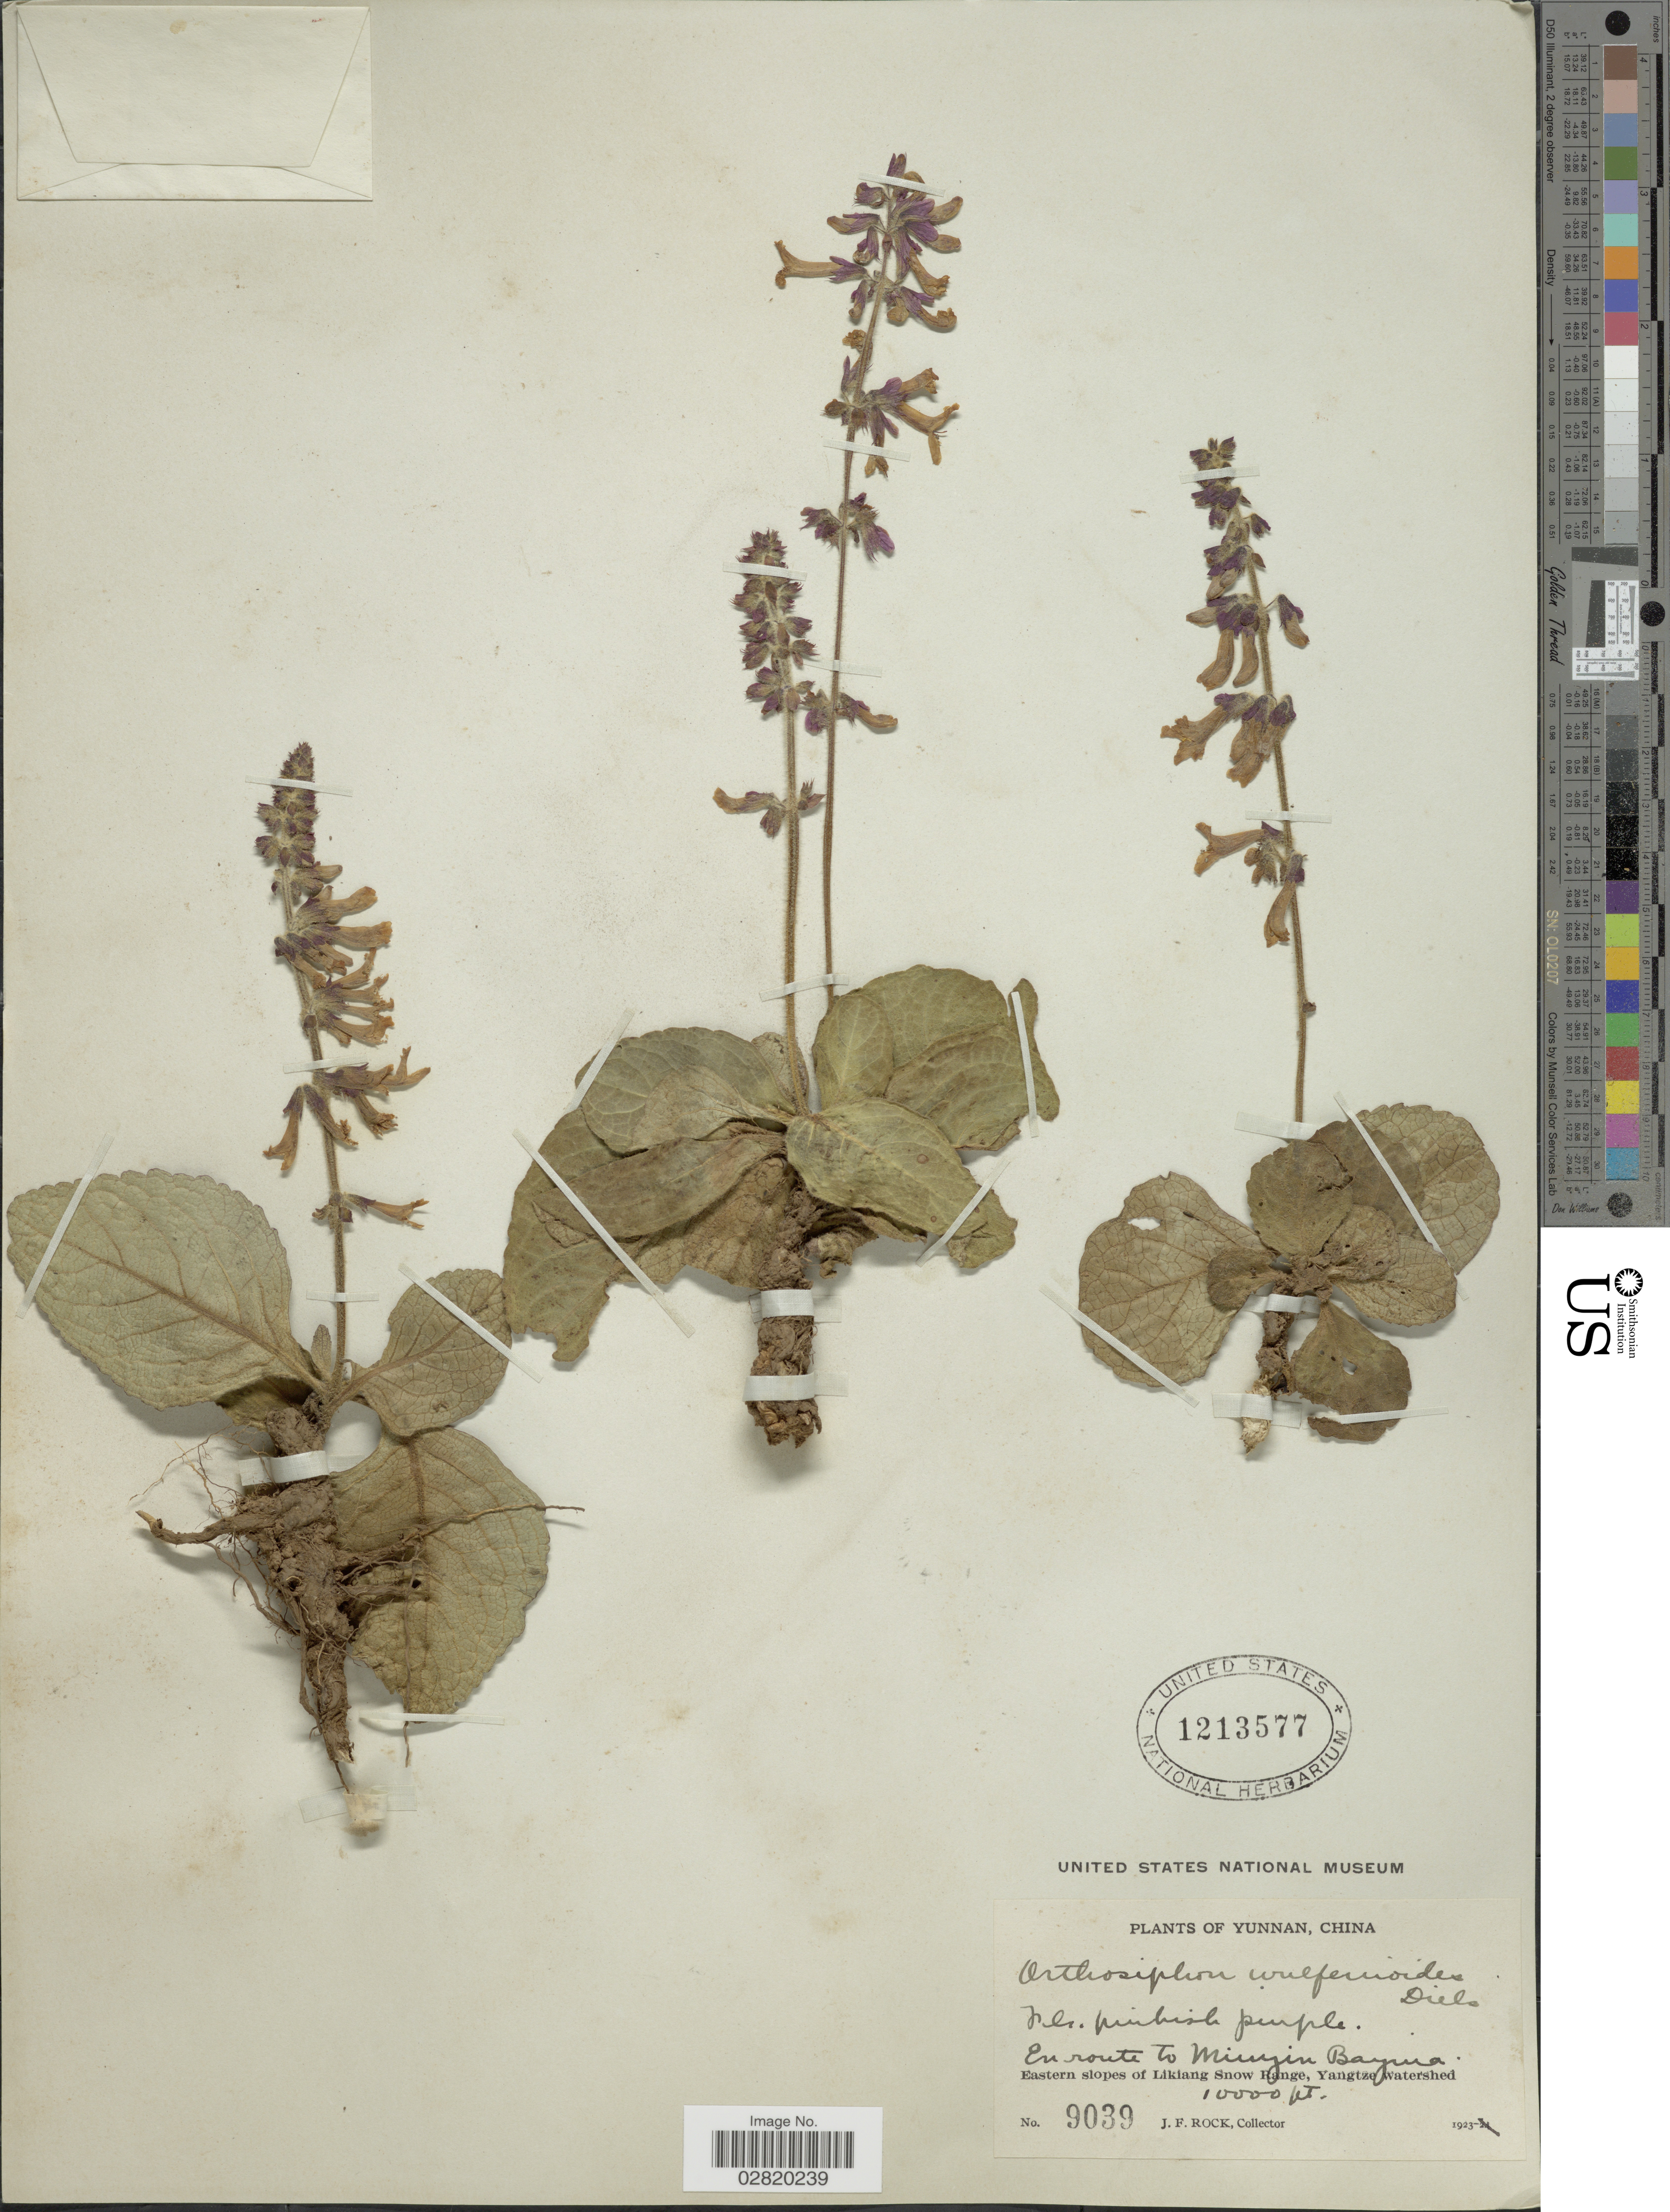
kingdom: Plantae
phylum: Tracheophyta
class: Magnoliopsida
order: Lamiales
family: Lamiaceae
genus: Orthosiphon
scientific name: Orthosiphon wulfenioides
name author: (Diels) Hand.-Mazz.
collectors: J. Rock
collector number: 9039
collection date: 1923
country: China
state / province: Yunnan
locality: En route to Minyin Bayrna. Eastern slopes of Likiang Snow Range, Yangtze watershed.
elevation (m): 3048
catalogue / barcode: US 1213577